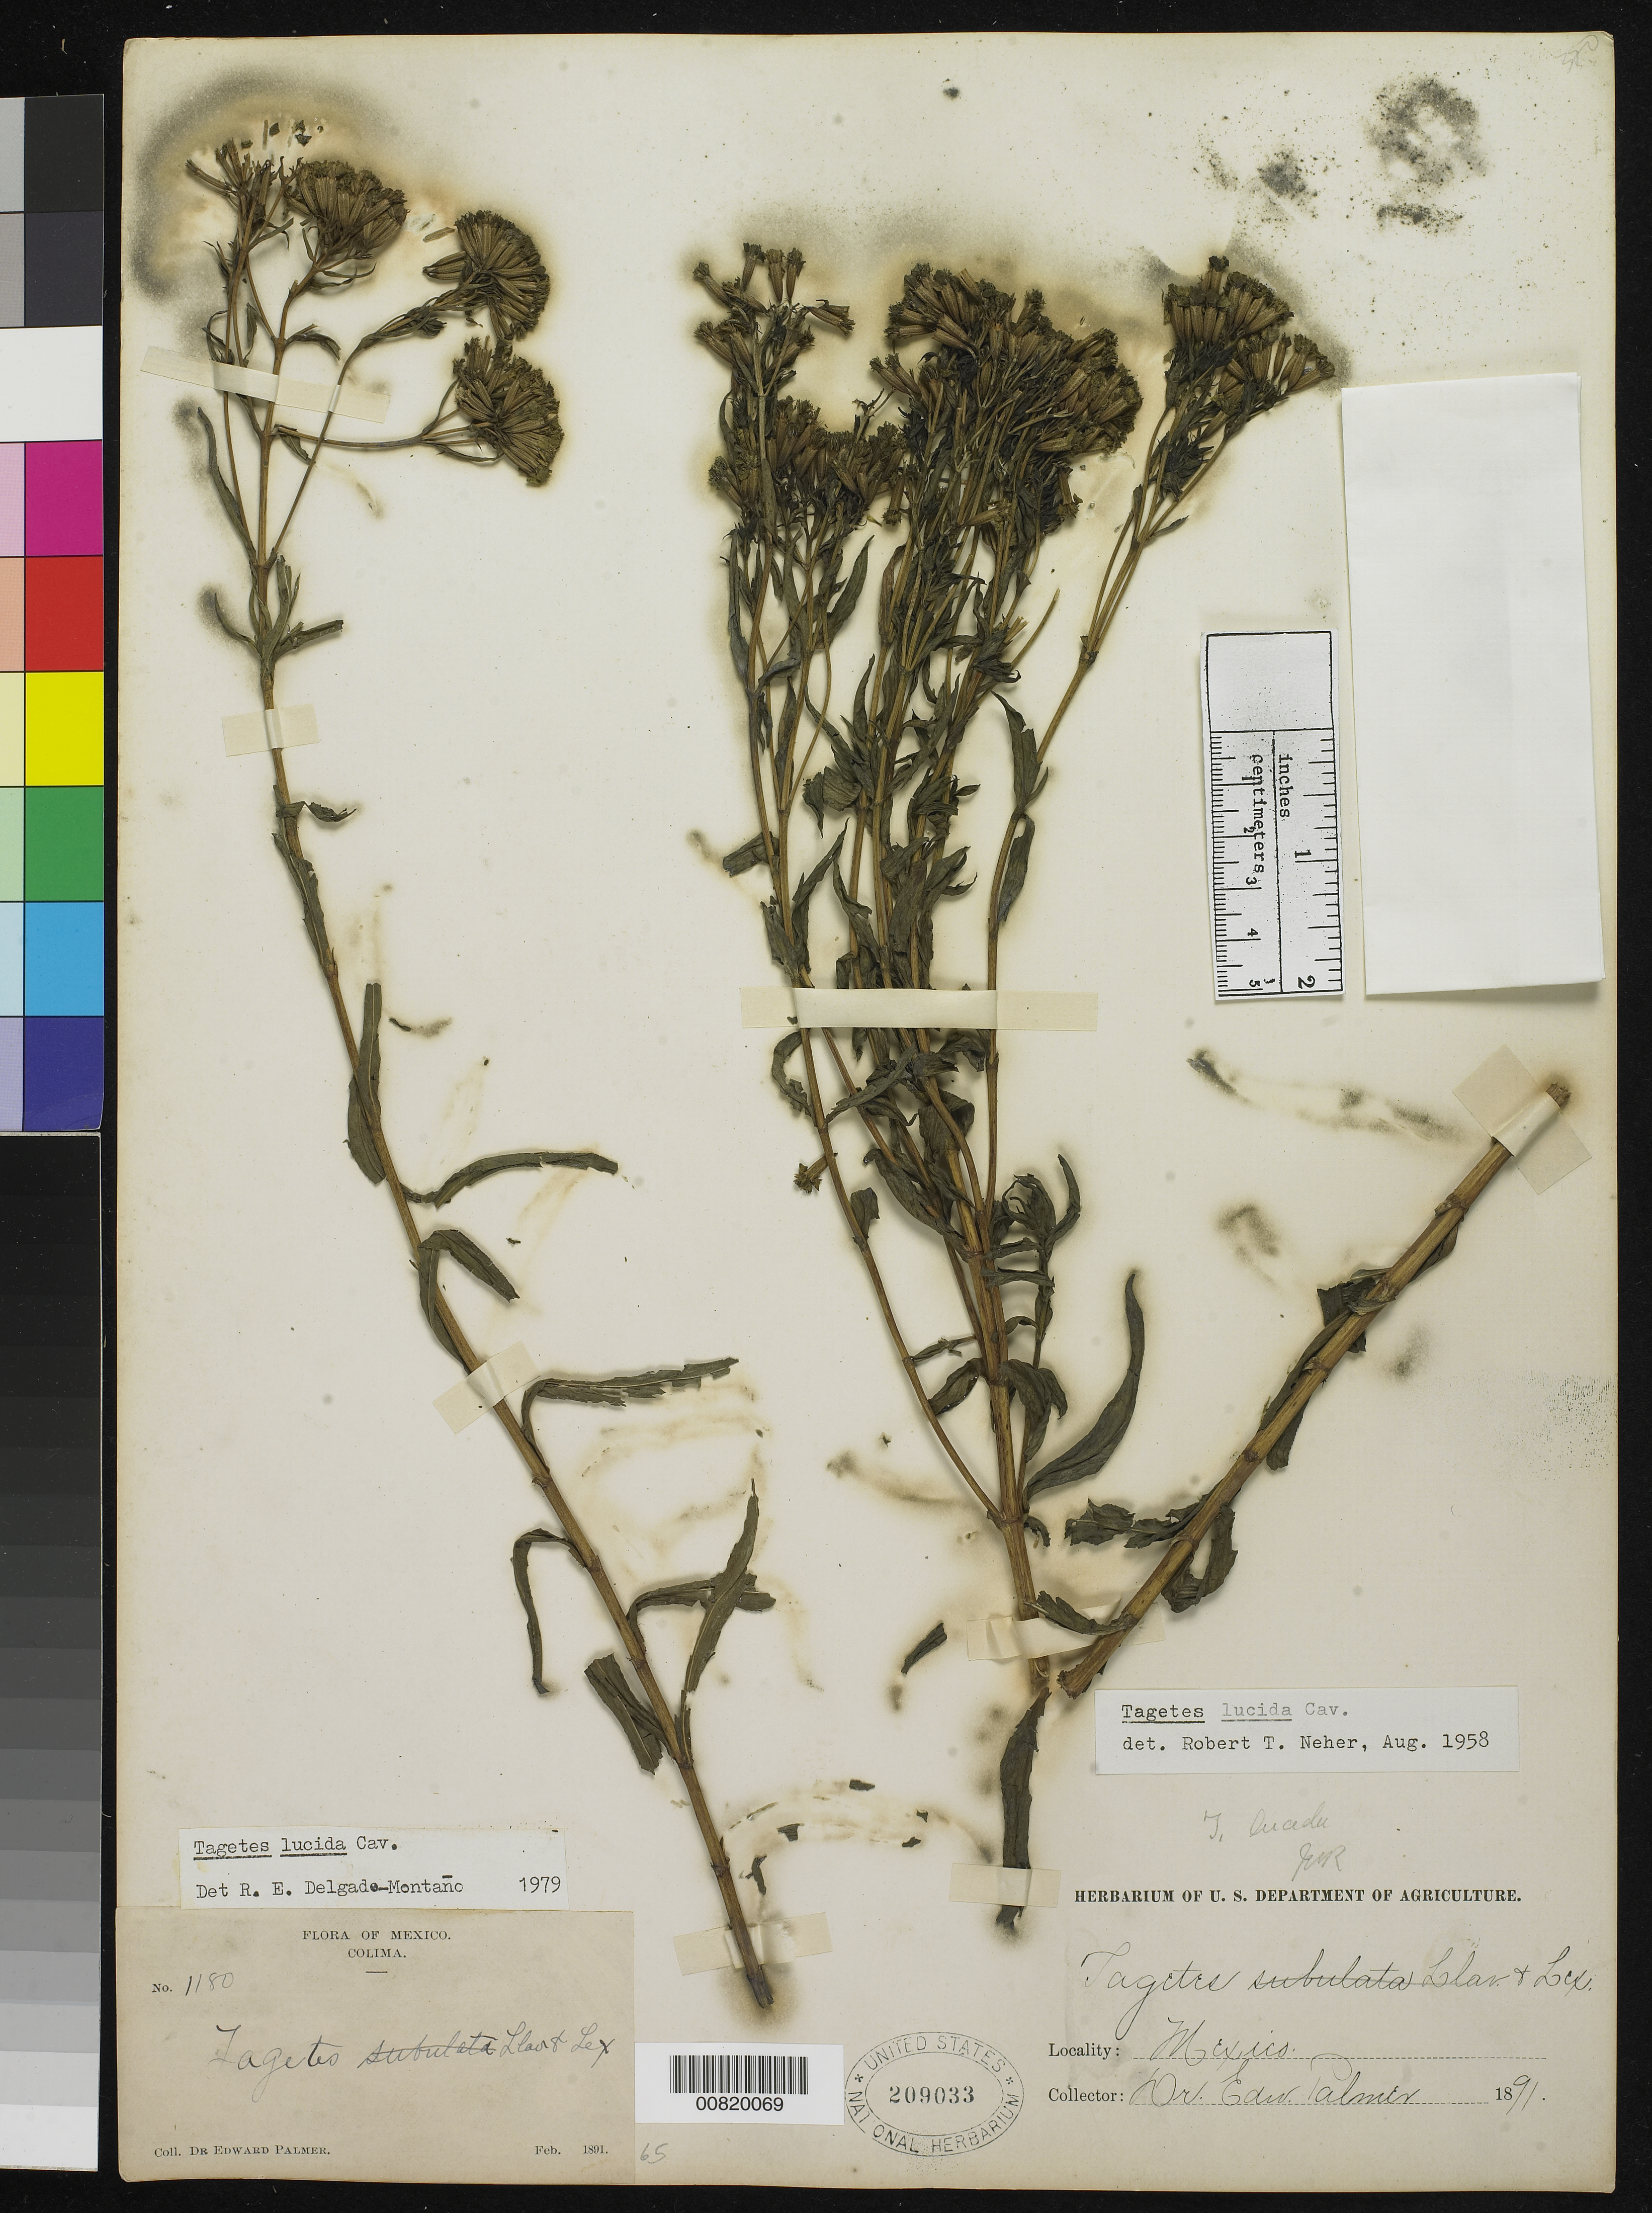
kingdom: Plantae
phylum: Tracheophyta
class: Magnoliopsida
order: Asterales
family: Asteraceae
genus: Tagetes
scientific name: Tagetes lucida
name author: Cav.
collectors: E. Palmer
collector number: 1180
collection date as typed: Feb 1891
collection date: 1891-02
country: Mexico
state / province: Colima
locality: Colima.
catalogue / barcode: US 209033